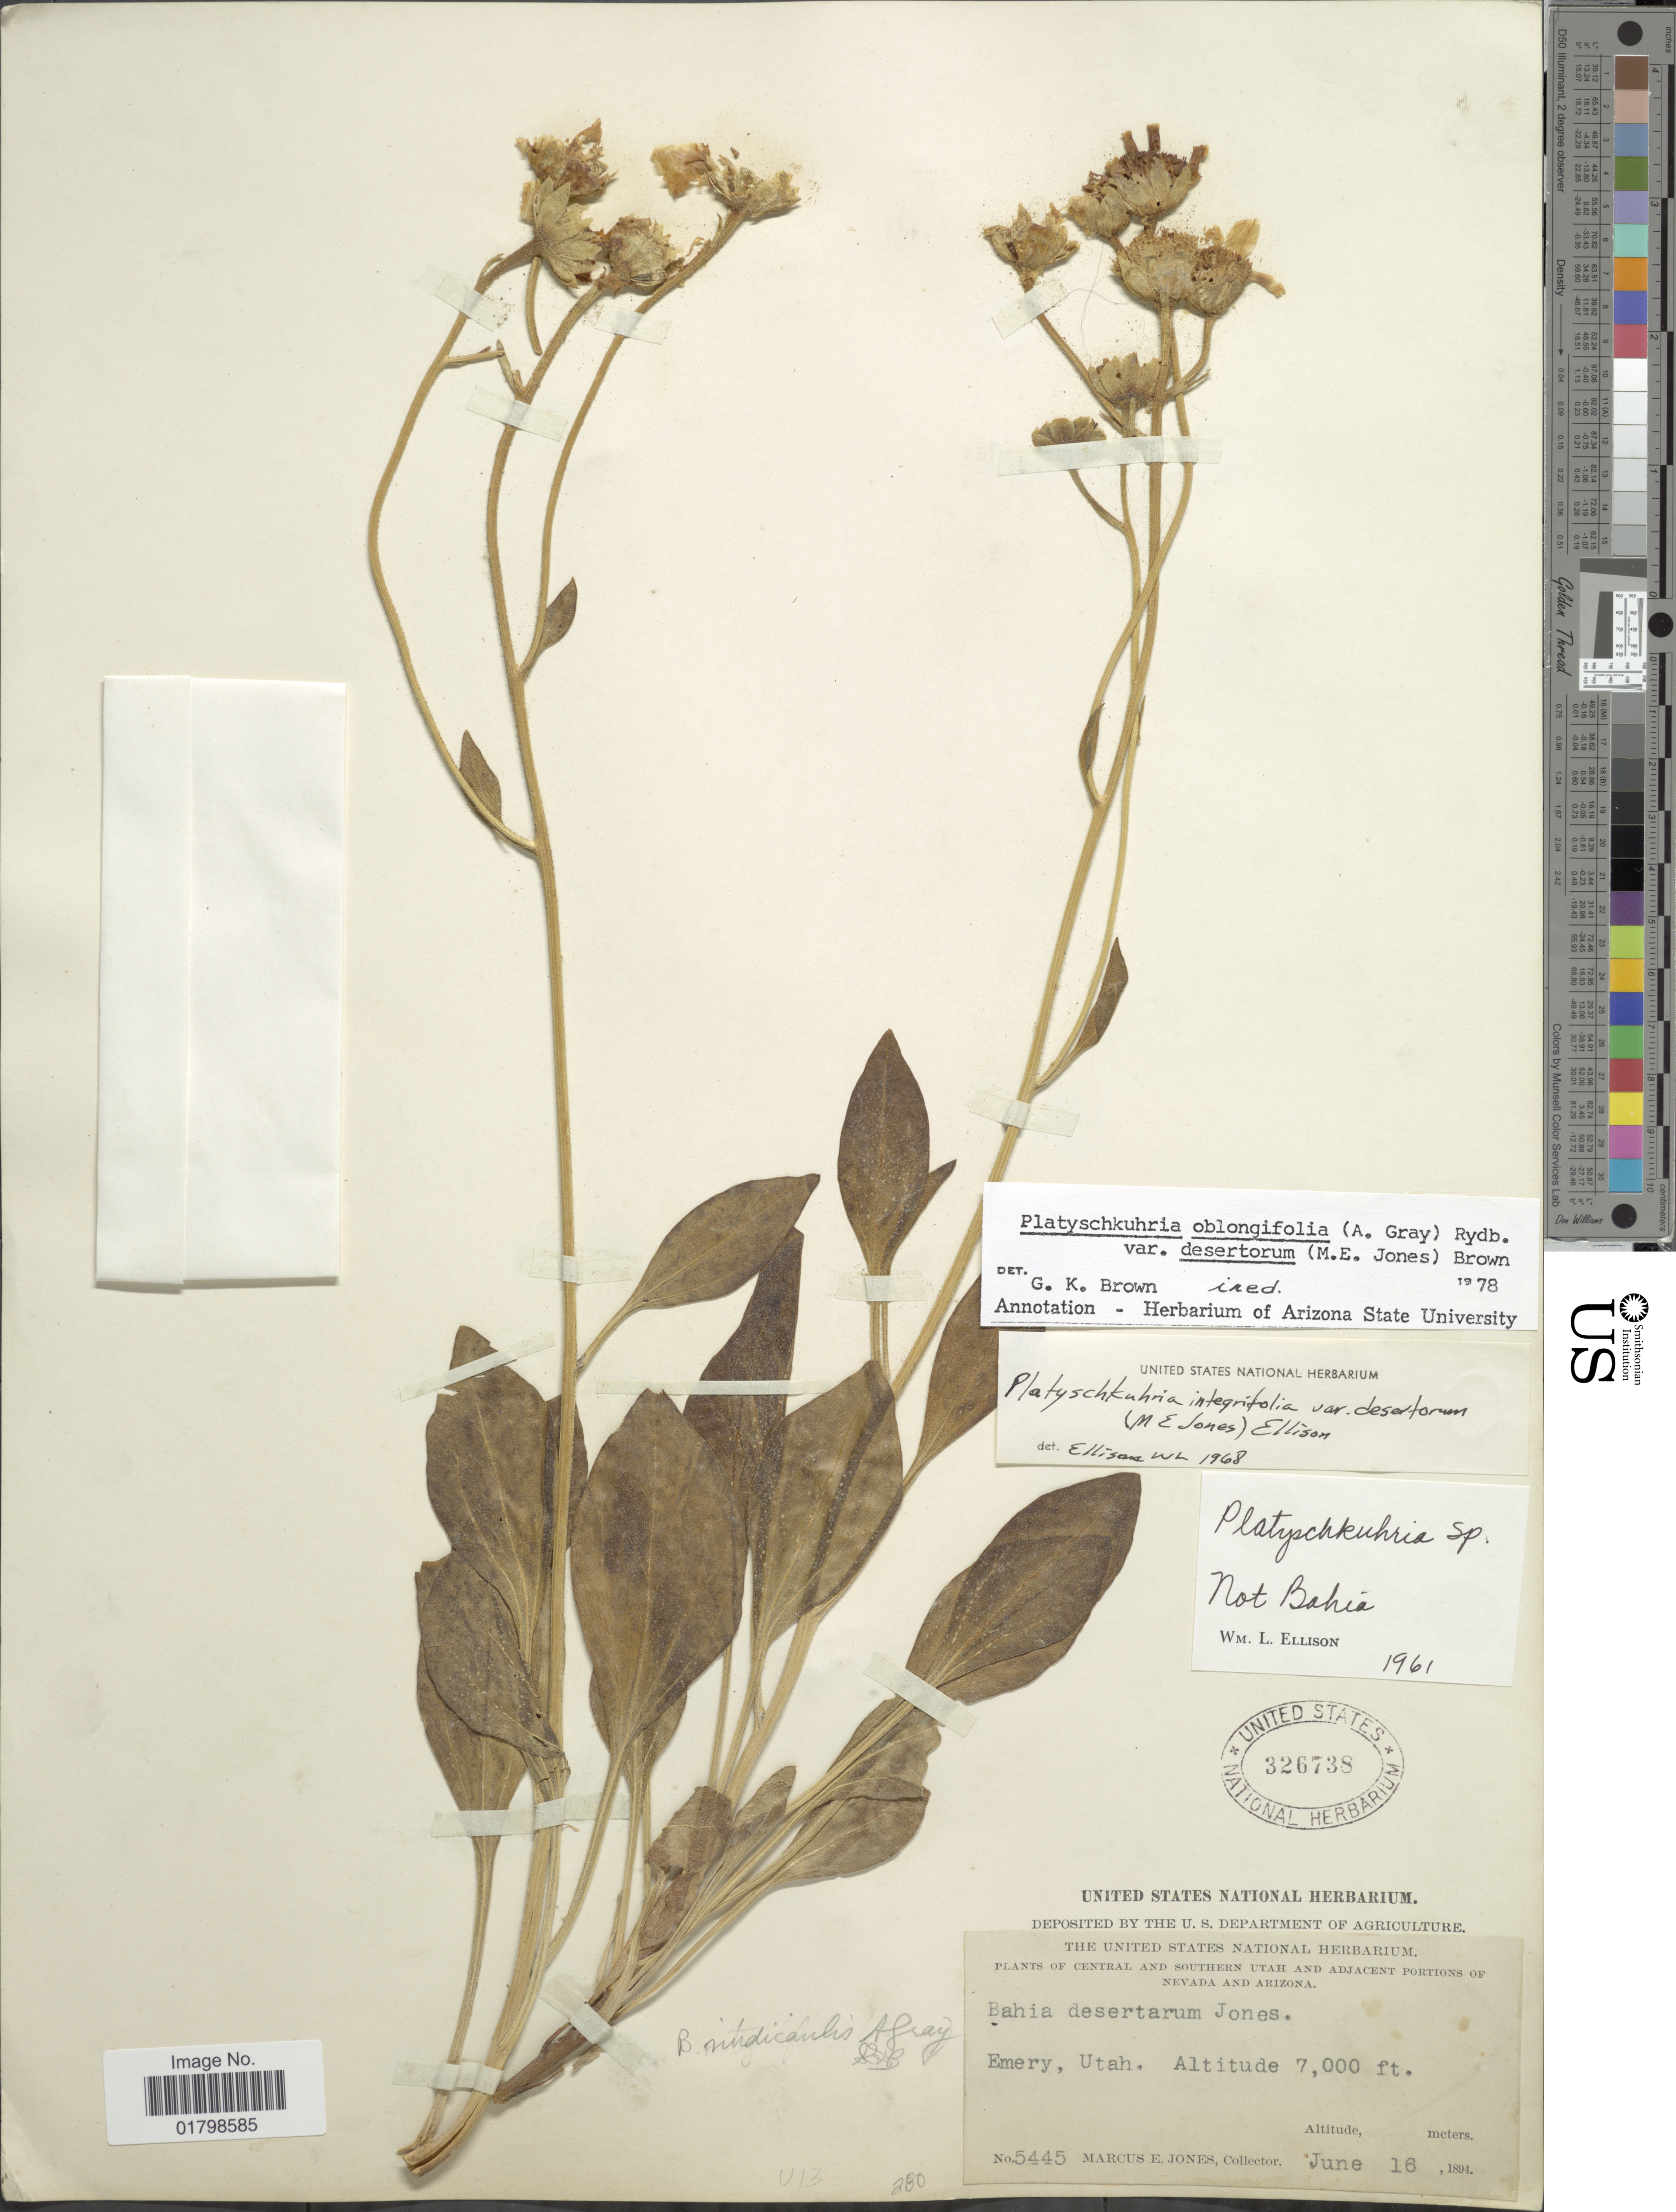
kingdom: Plantae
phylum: Tracheophyta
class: Magnoliopsida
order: Asterales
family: Asteraceae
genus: Platyschkuhria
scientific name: Platyschkuhria oblongifolia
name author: (A. Gray) Rydb.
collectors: M. E. Jones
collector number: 5445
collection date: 1894-06-16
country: United States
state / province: Utah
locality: Central and Southern Utajh and adjacent portions of Nevada and Arizona, Emery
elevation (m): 2134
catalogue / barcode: US 326738